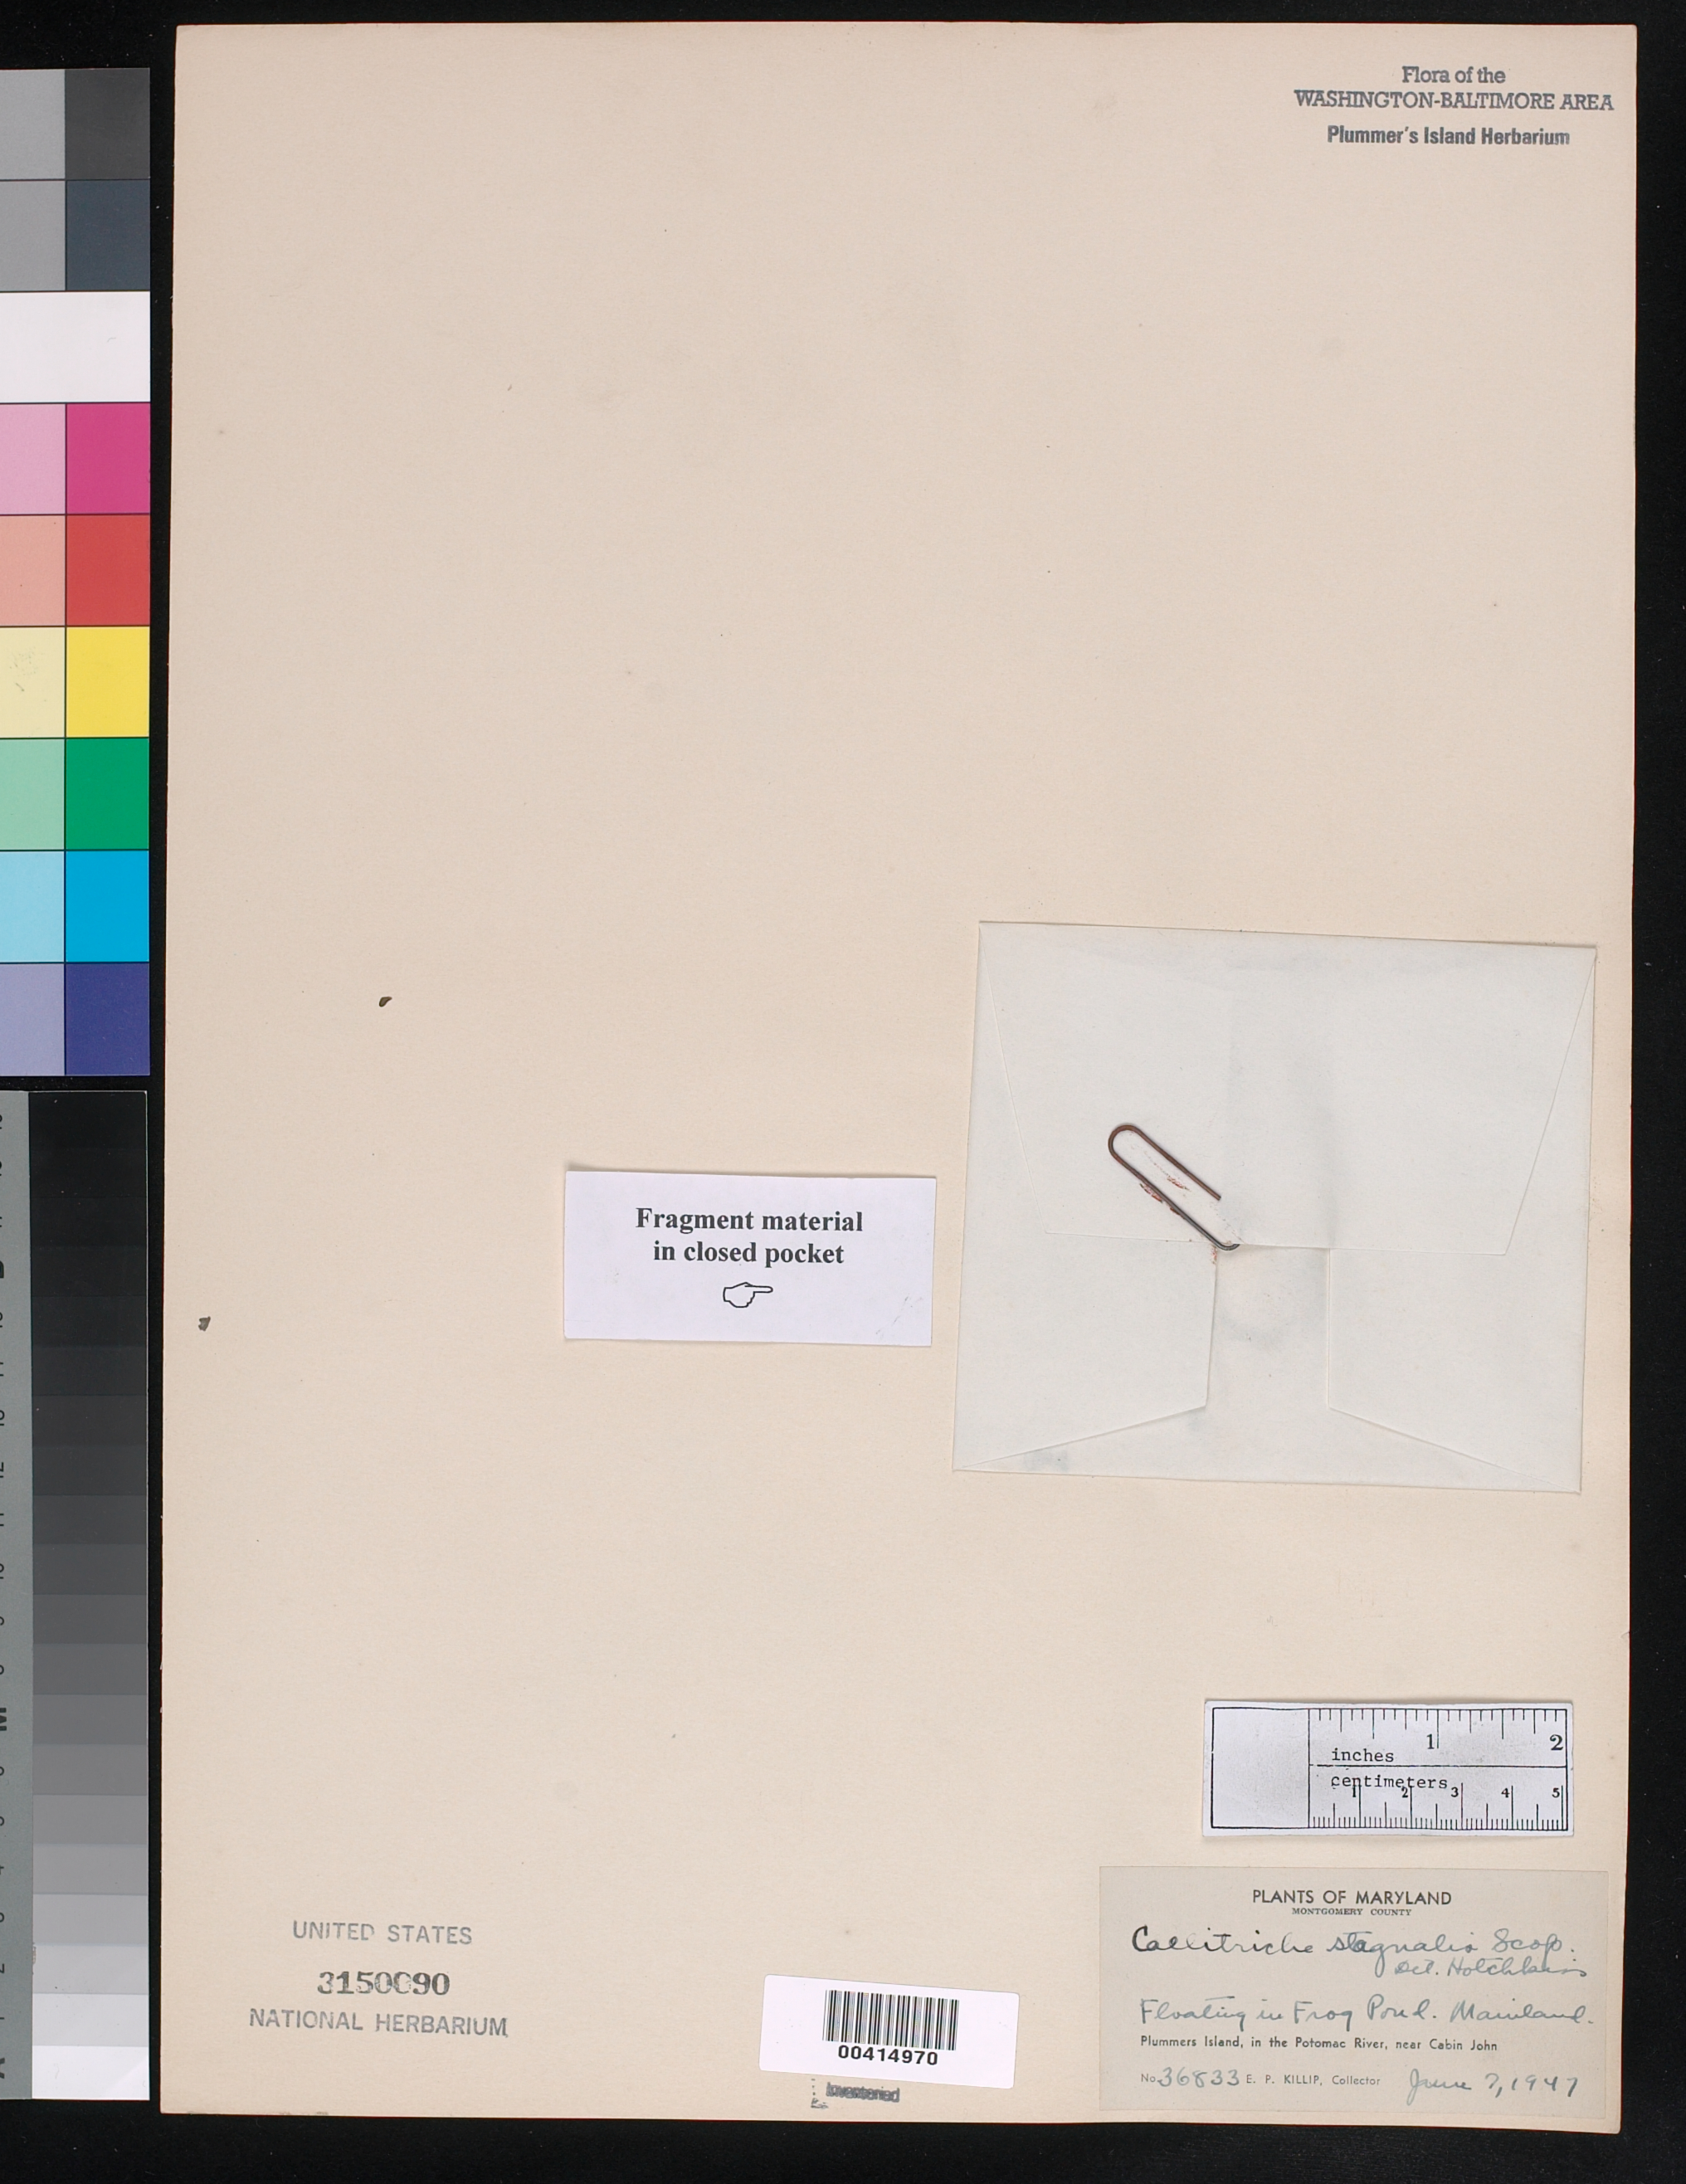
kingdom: Plantae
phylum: Tracheophyta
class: Magnoliopsida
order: Lamiales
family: Plantaginaceae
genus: Callitriche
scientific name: Callitriche stagnalis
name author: Scop.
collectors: E. P. Killip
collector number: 36833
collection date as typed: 07 Jun 1947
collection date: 1947-06-07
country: United States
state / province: Maryland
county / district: Montgomery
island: Plummers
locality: Plummer's Island C. & O. Canal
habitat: Floating in pool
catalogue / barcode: US 3150090